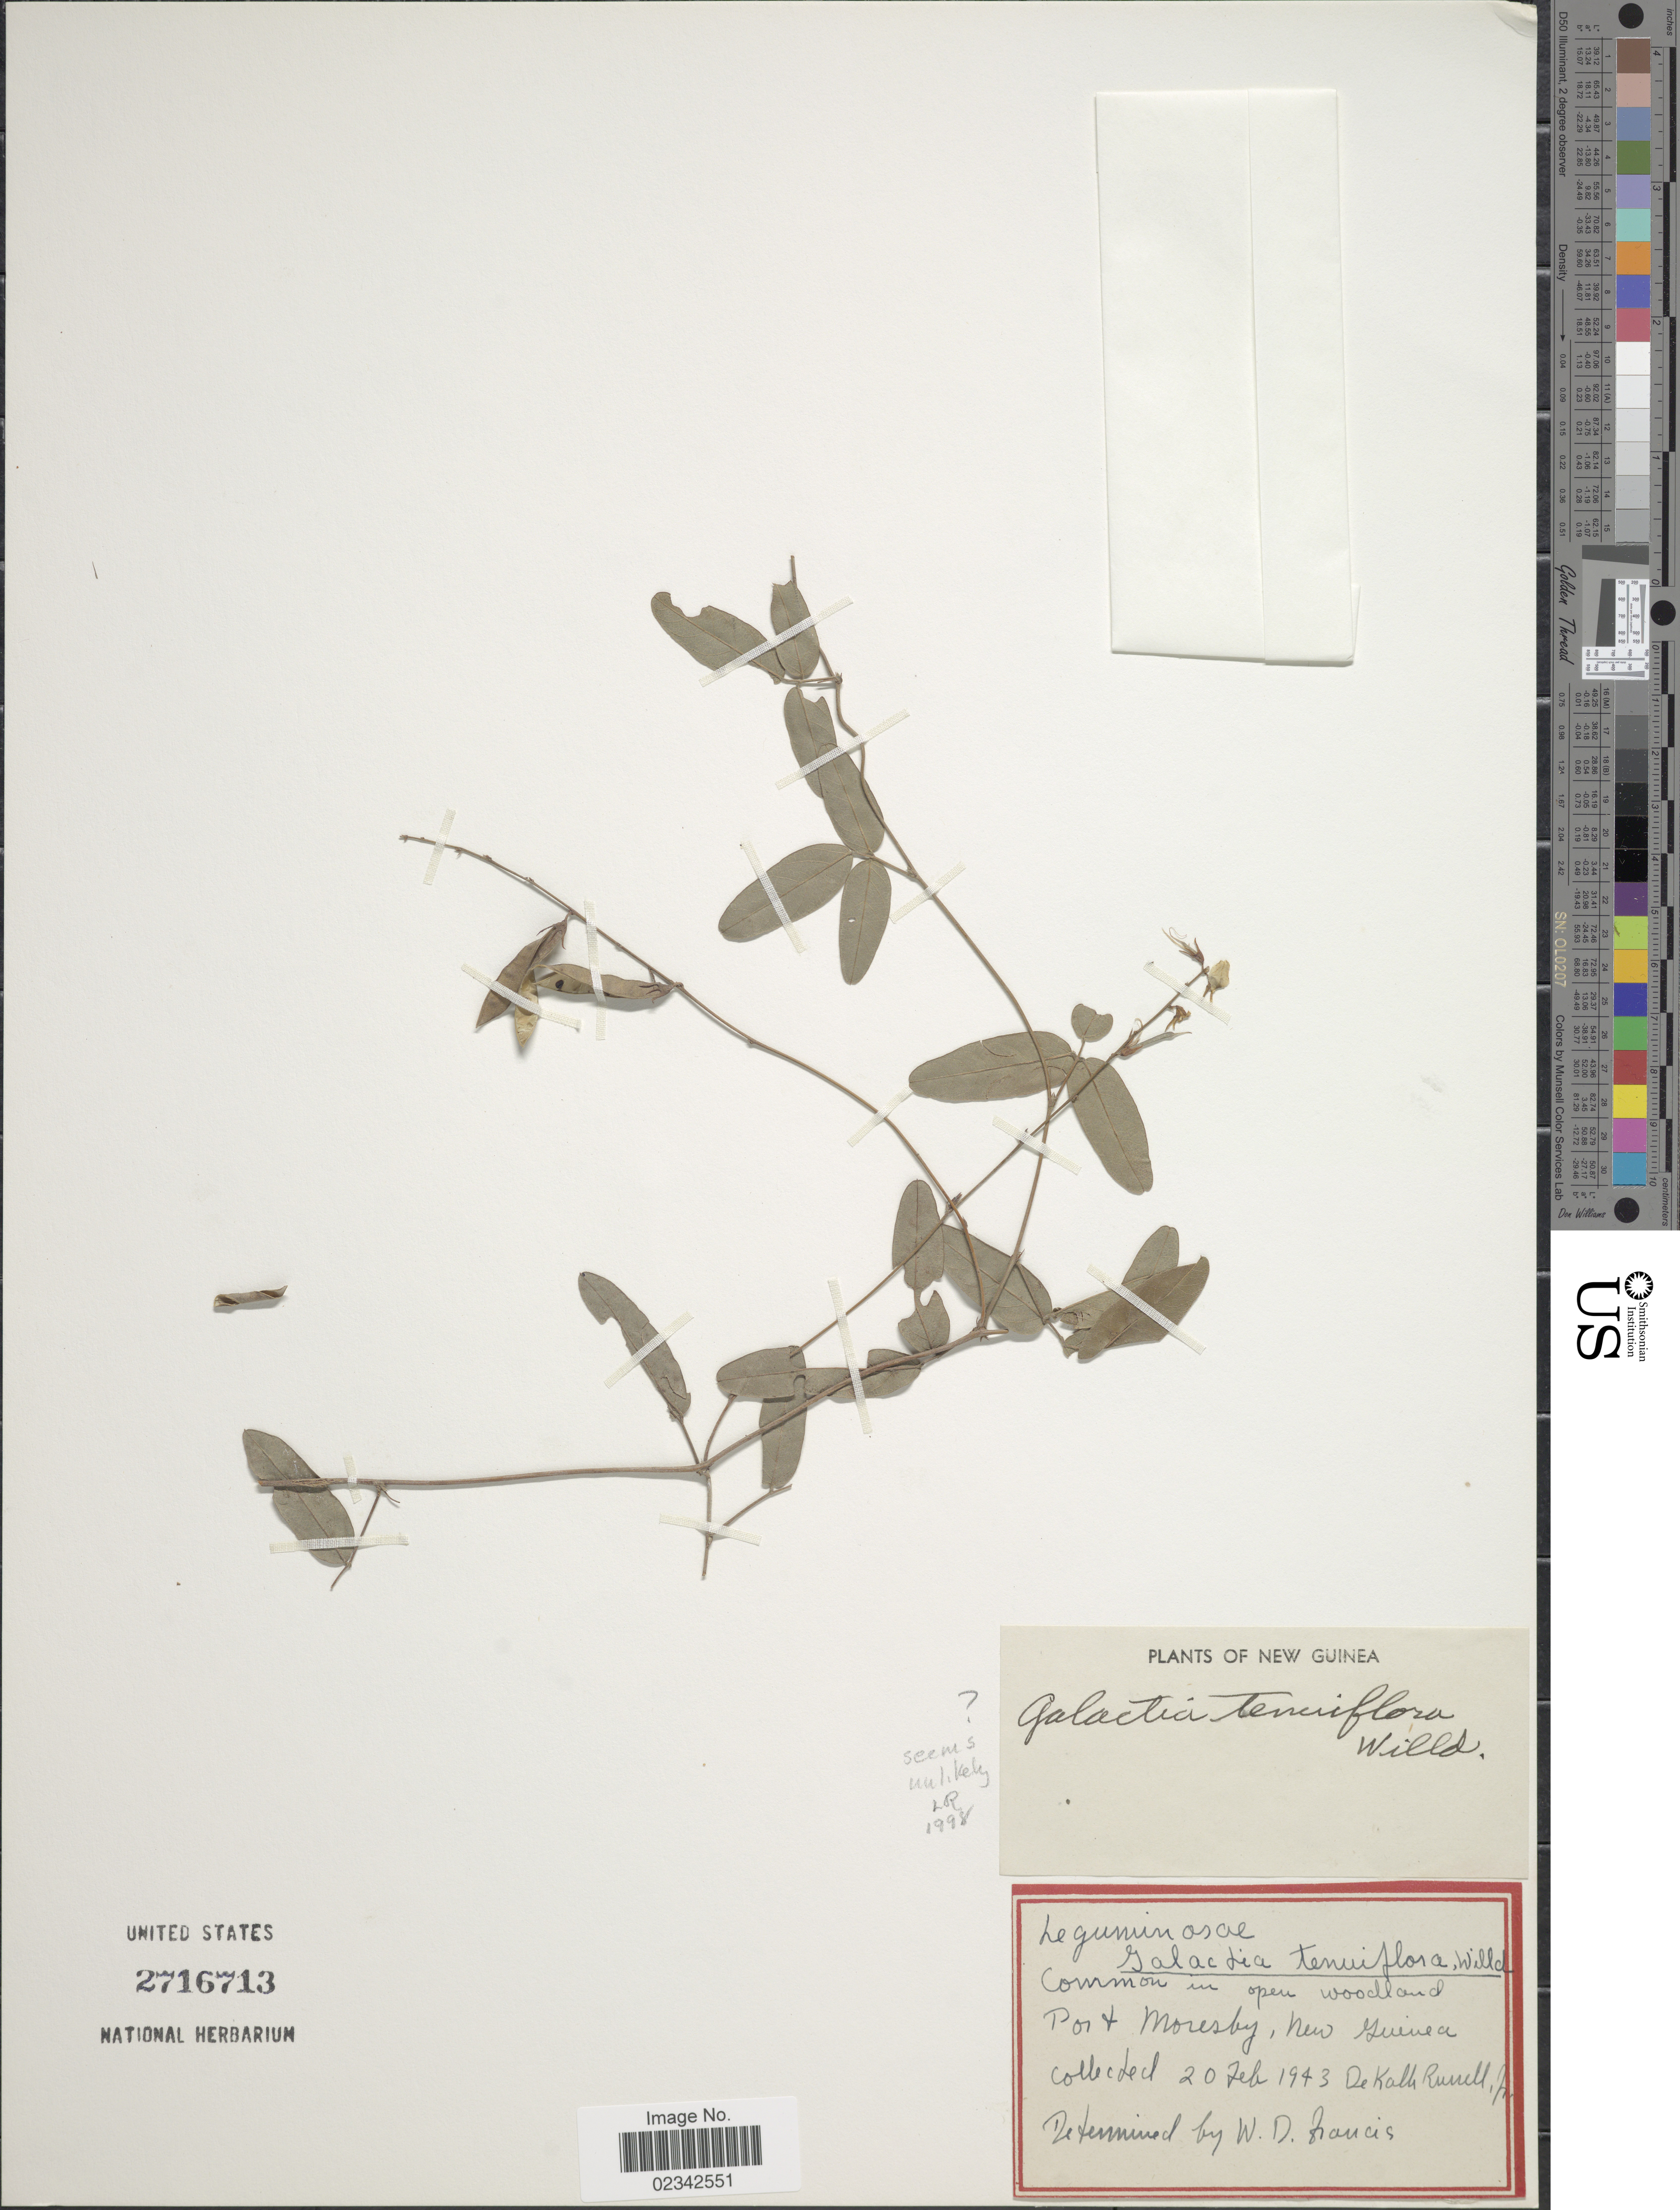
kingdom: Plantae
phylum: Tracheophyta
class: Magnoliopsida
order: Fabales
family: Fabaceae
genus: Galactia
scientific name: Galactia sp.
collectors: D. K. Russell Jr.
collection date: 1943-02-20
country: Papua New Guinea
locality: New Guinea, Port Moresby, New Guinea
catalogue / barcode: US 2716713